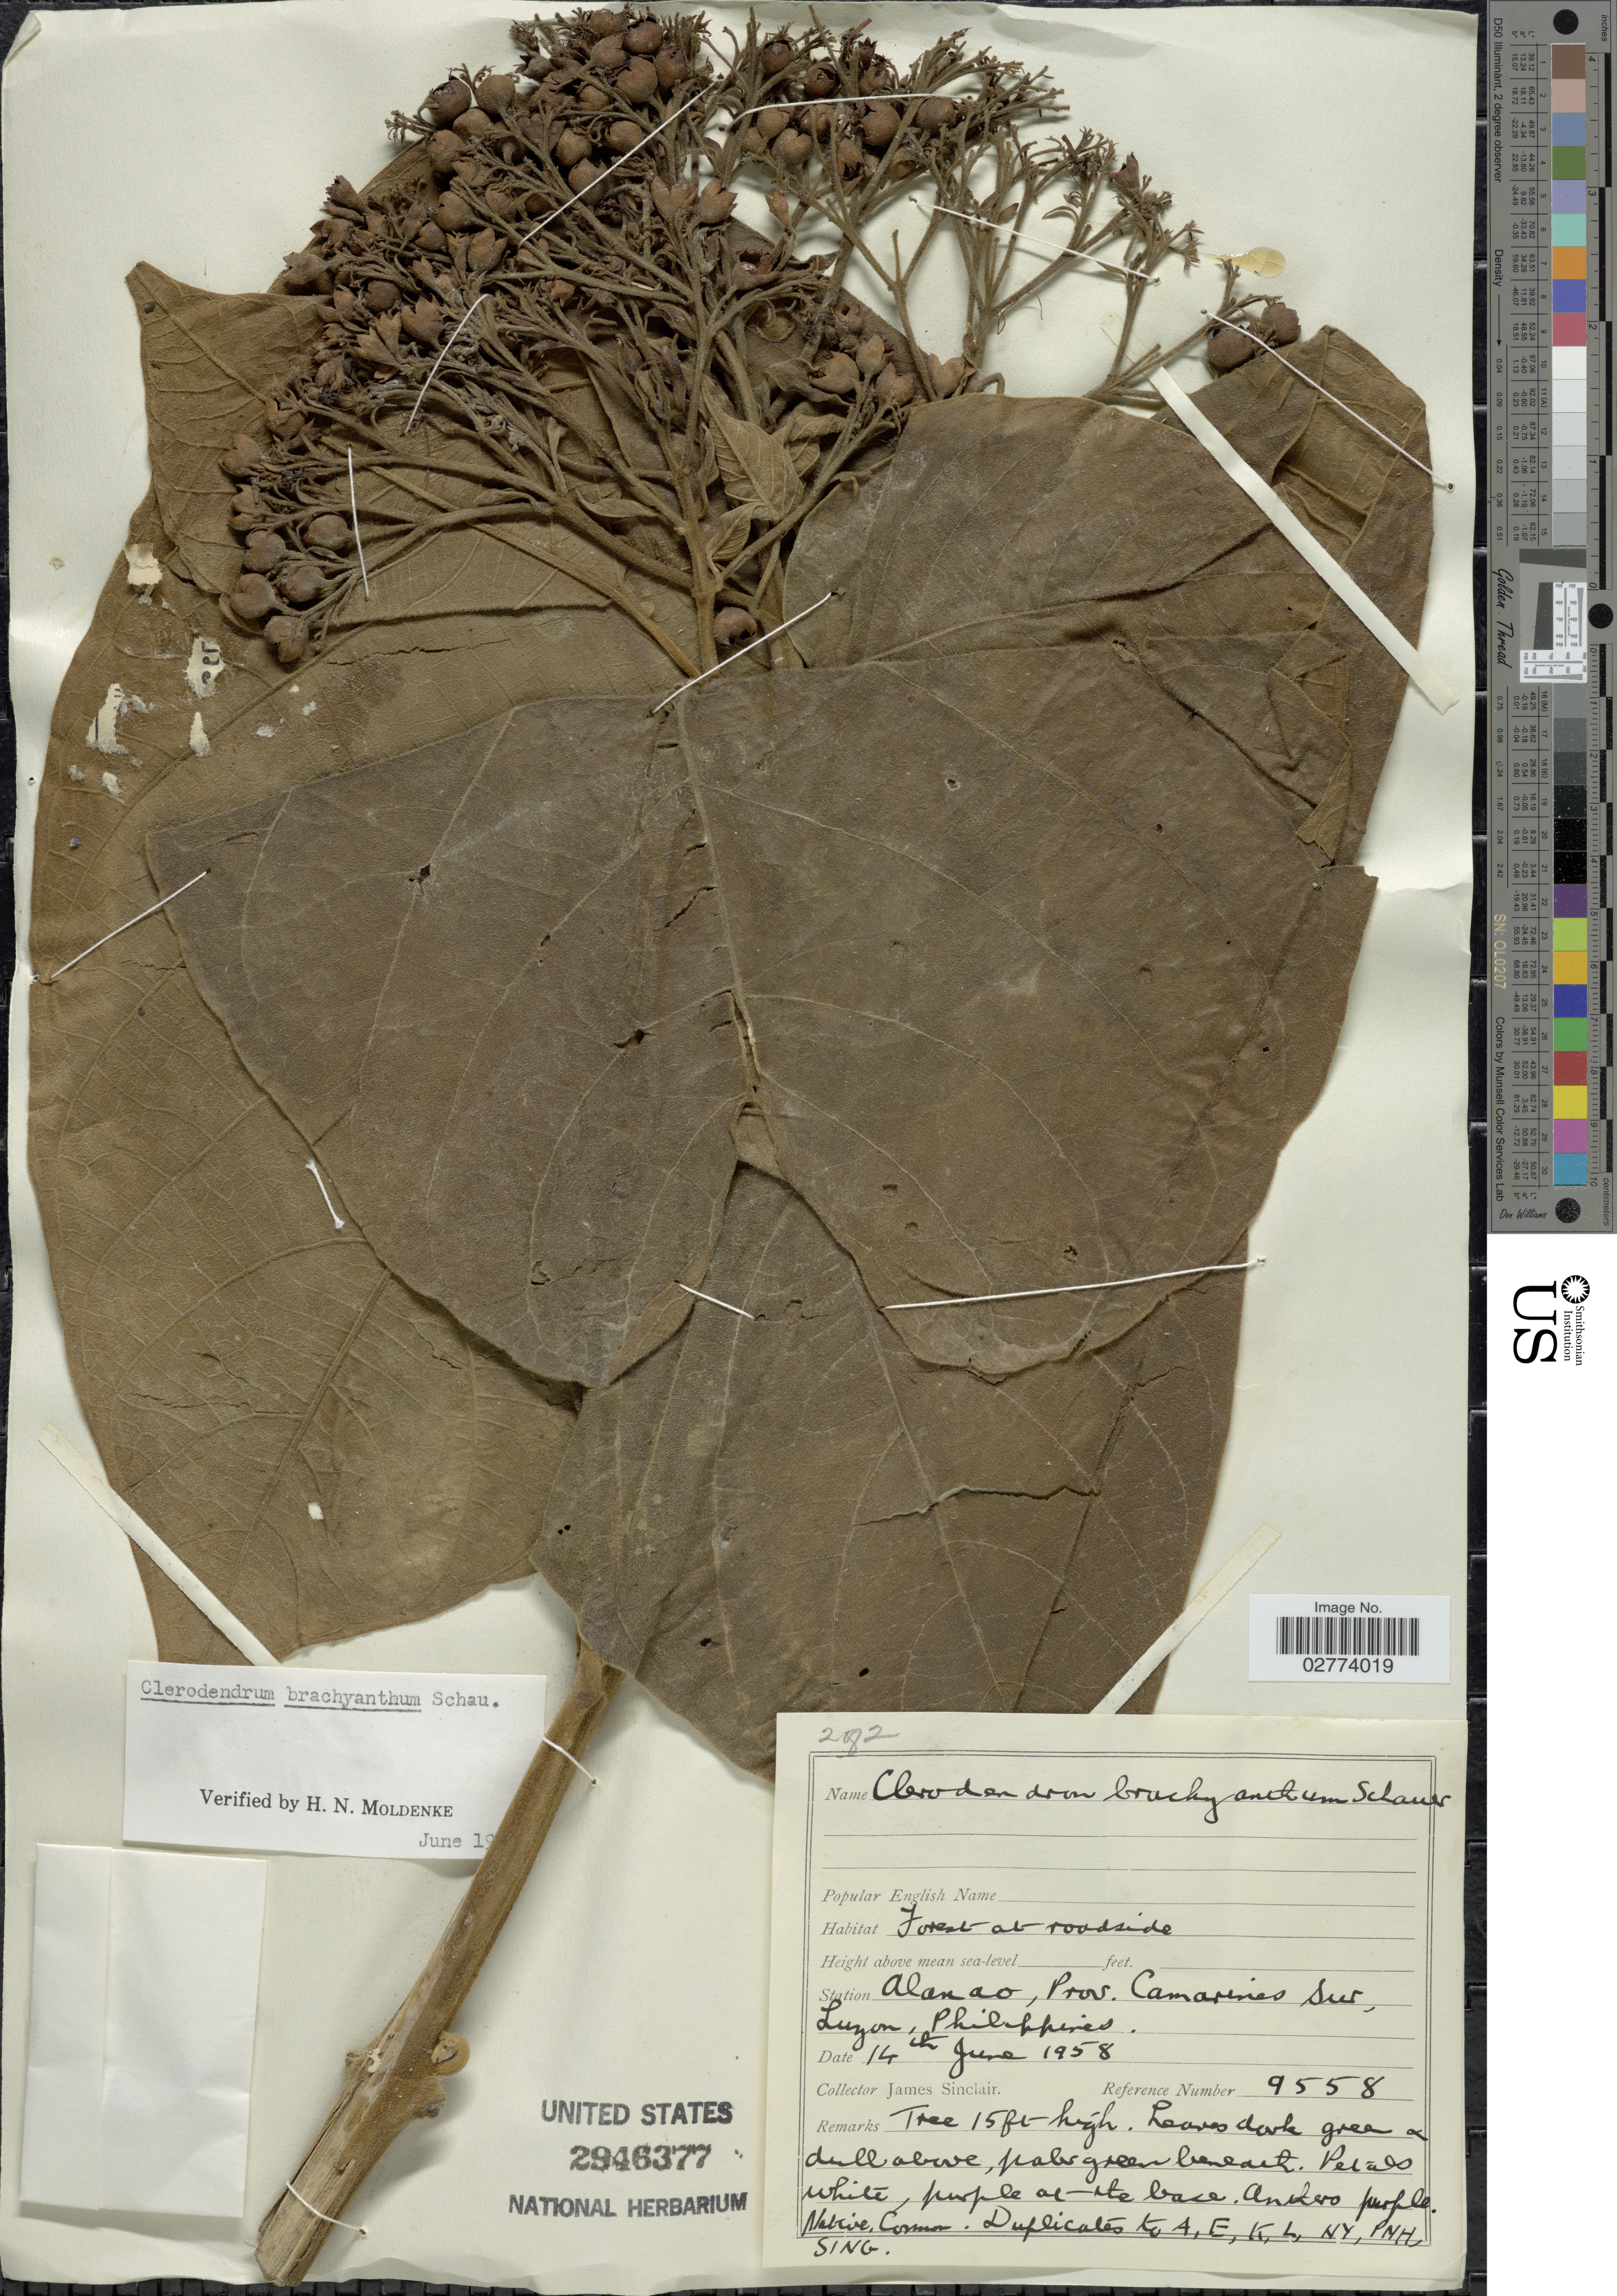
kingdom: Plantae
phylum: Tracheophyta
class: Magnoliopsida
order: Lamiales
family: Lamiaceae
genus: Clerodendrum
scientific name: Clerodendrum brachyanthum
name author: Schauer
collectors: J. Sinclair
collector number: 9558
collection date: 1958-06-14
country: Philippines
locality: Alanao, Prov. Camarines Sur, Luzon.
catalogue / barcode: US 2946377